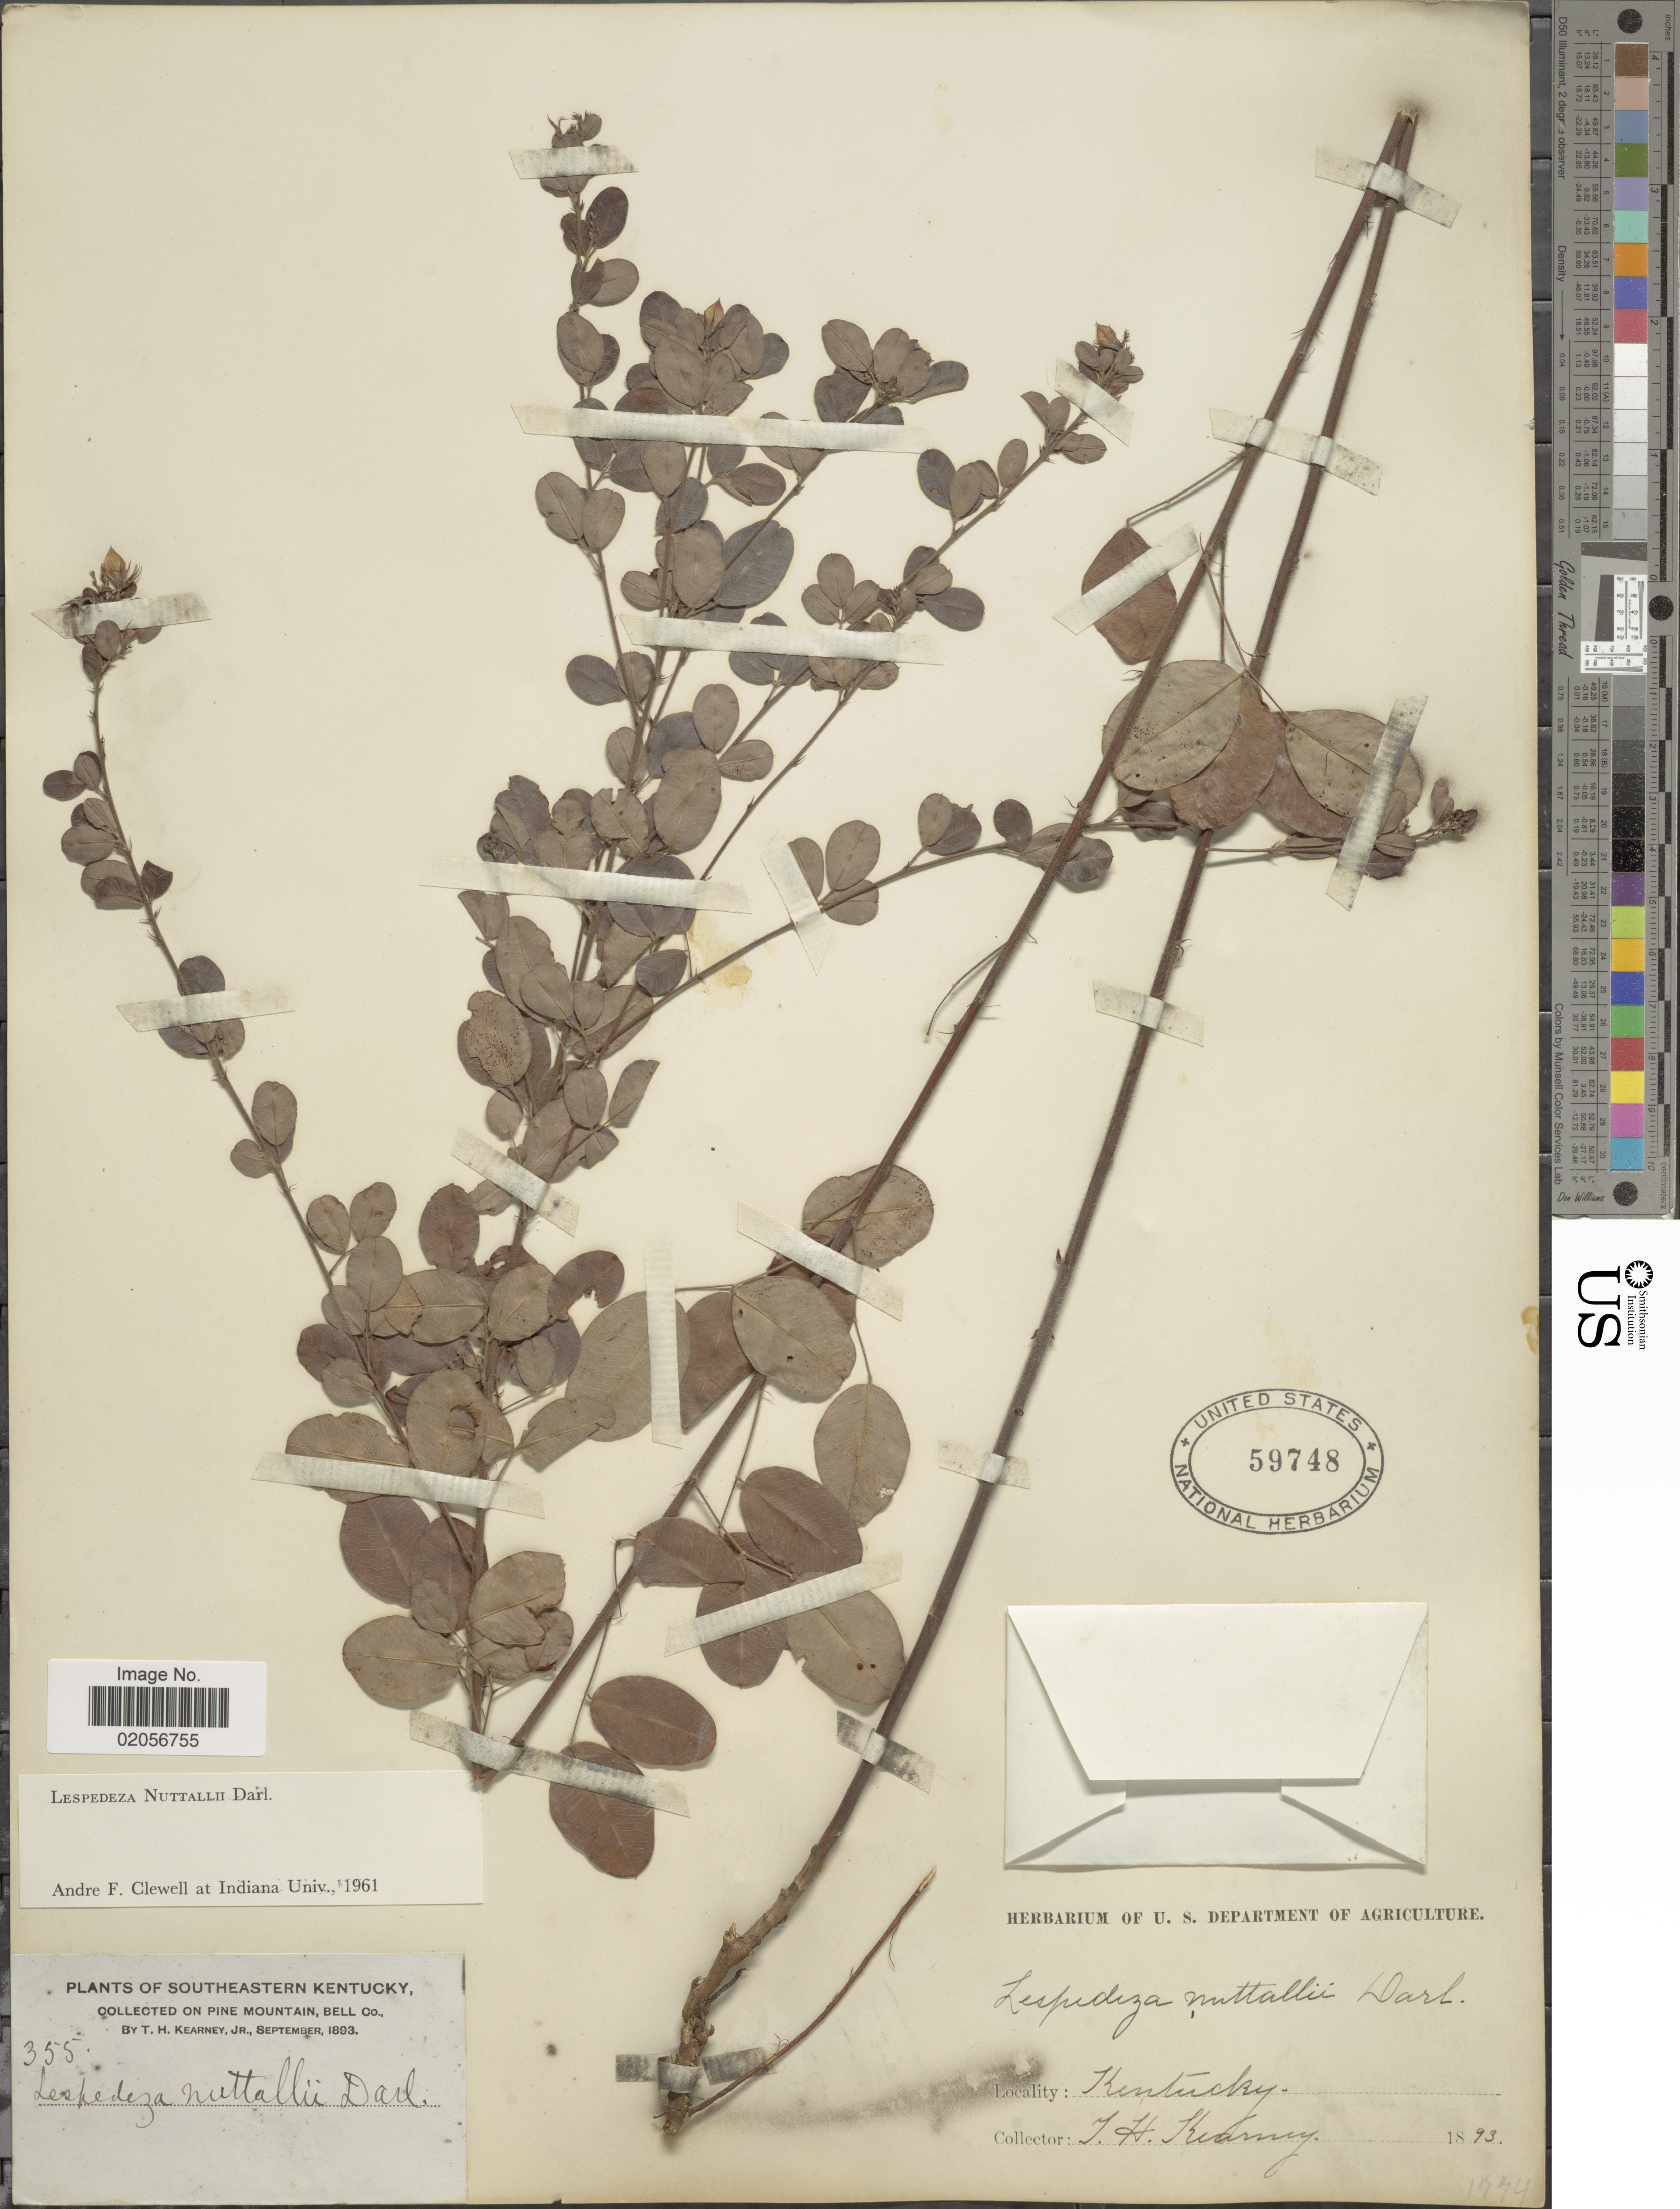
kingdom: Plantae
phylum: Tracheophyta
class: Magnoliopsida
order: Fabales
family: Fabaceae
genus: Lespedeza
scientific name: Lespedeza nuttallii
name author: Darl.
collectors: T. H. Kearney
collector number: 355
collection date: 1893-09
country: United States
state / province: Kentucky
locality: Southeastern Kentucky, On pine Mountain, Bell Co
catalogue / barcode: US 59748